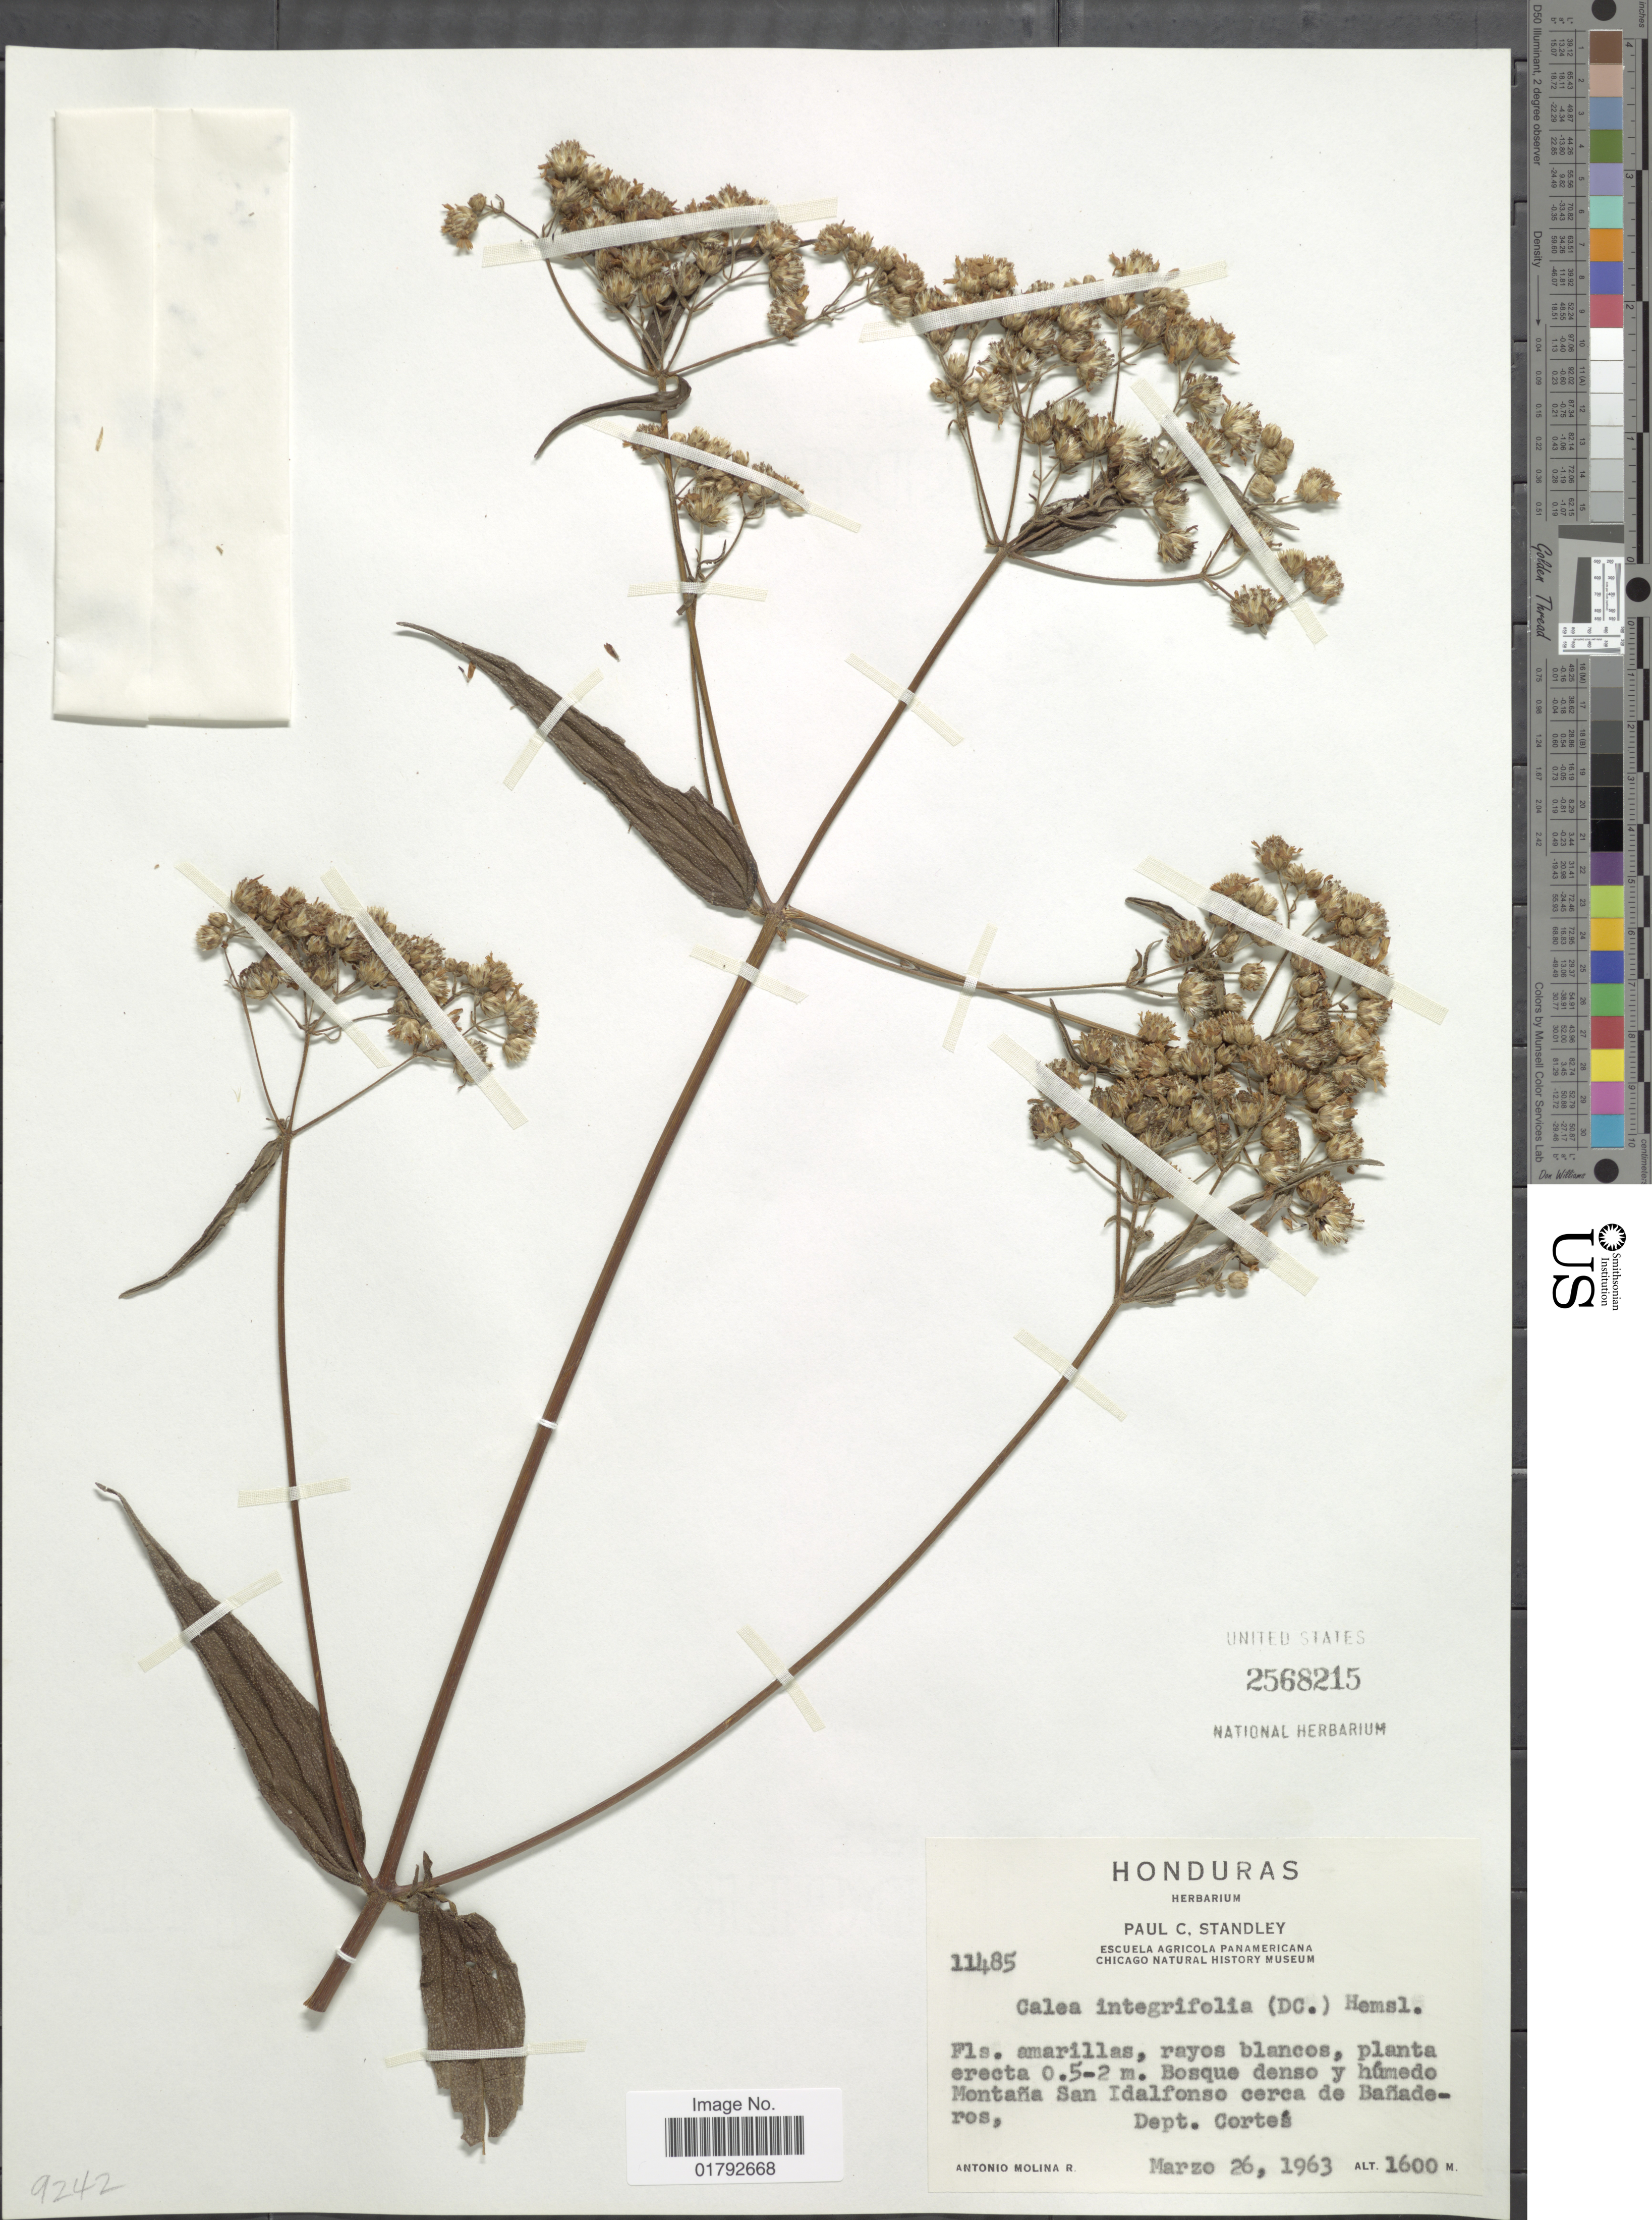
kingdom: Plantae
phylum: Tracheophyta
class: Magnoliopsida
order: Asterales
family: Asteraceae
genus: Alloispermum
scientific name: Alloispermum integrifolium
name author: (DC.) H. Rob.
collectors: A. Molina R.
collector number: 11485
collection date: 1963-03-26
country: Honduras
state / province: Cortés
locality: Bosque denso y humedo Montana San Idalfonso cerca de Bafiaders, Dept. Cortes.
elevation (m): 1600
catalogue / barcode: US 2568215